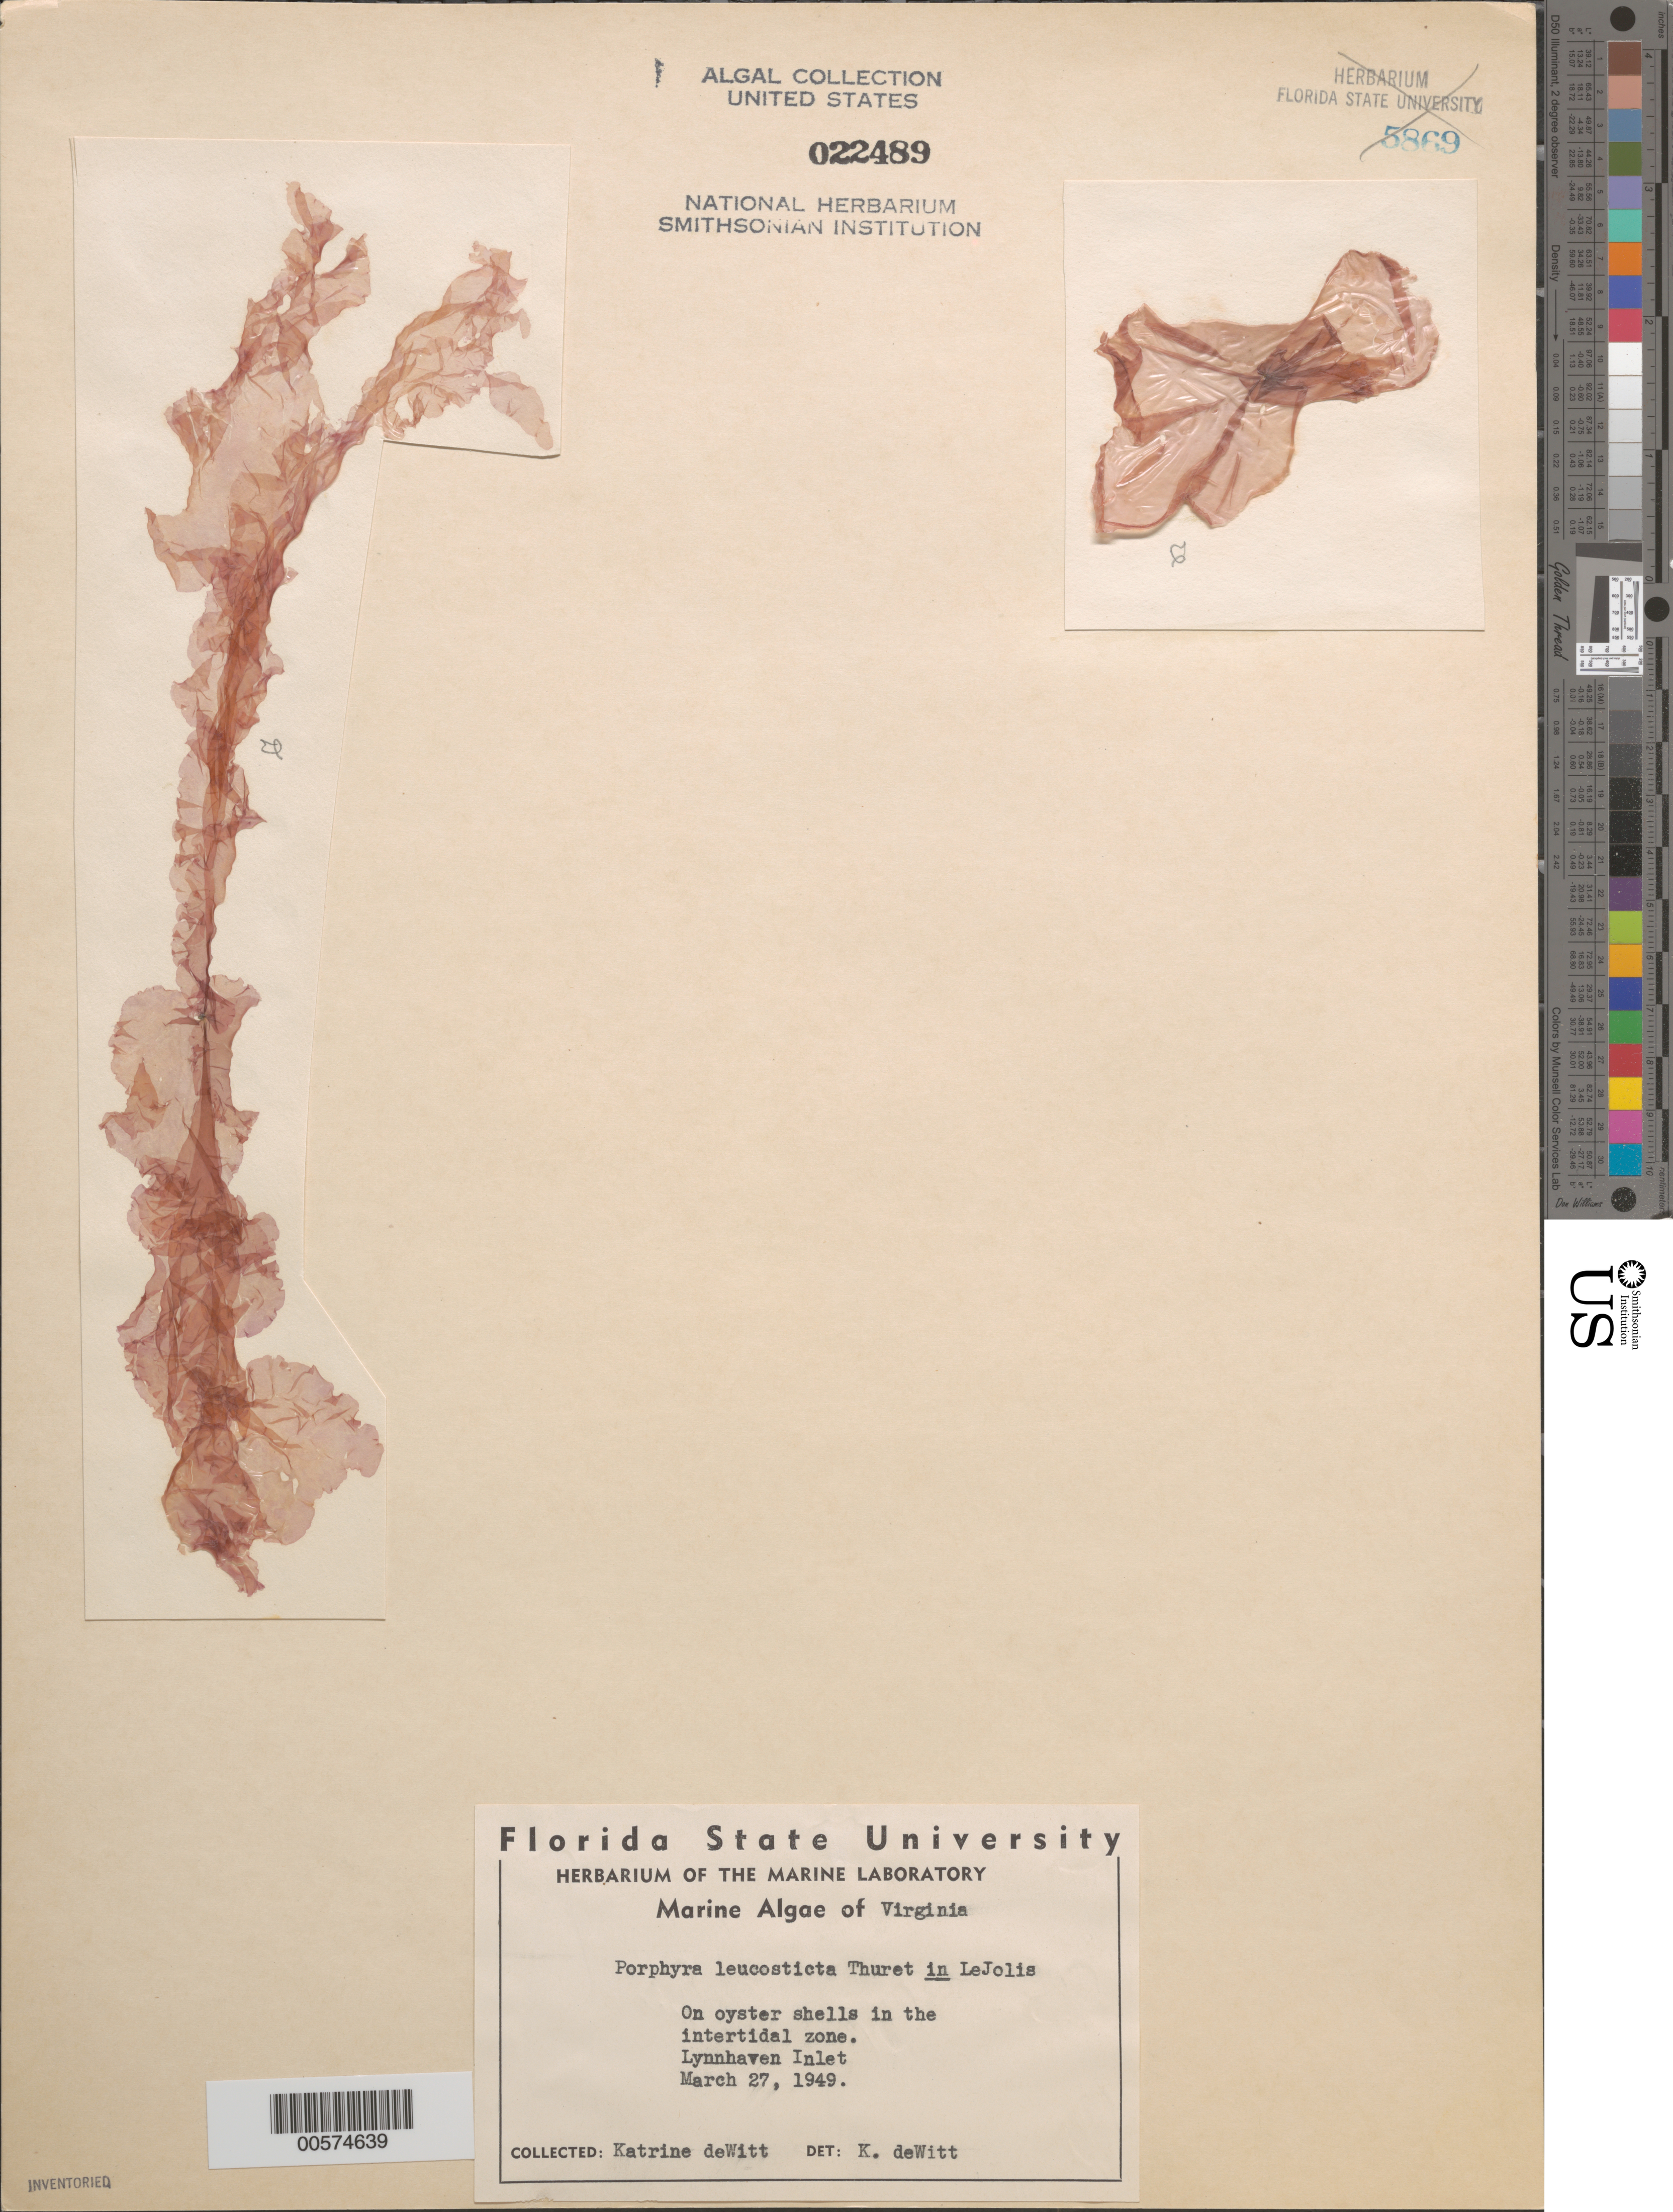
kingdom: Plantae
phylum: Rhodophyta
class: Bangiophyceae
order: Bangiales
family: Bangiaceae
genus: Pyropia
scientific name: Pyropia leucosticta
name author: (Thuret) Neefus & J. Brodie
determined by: Algae name updating Project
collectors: K. deWitt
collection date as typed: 27 Mar 1949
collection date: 1949-03-27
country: United States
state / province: Virginia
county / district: City of Virginia Beach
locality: Lynnhaven Inlet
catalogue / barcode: US 22489